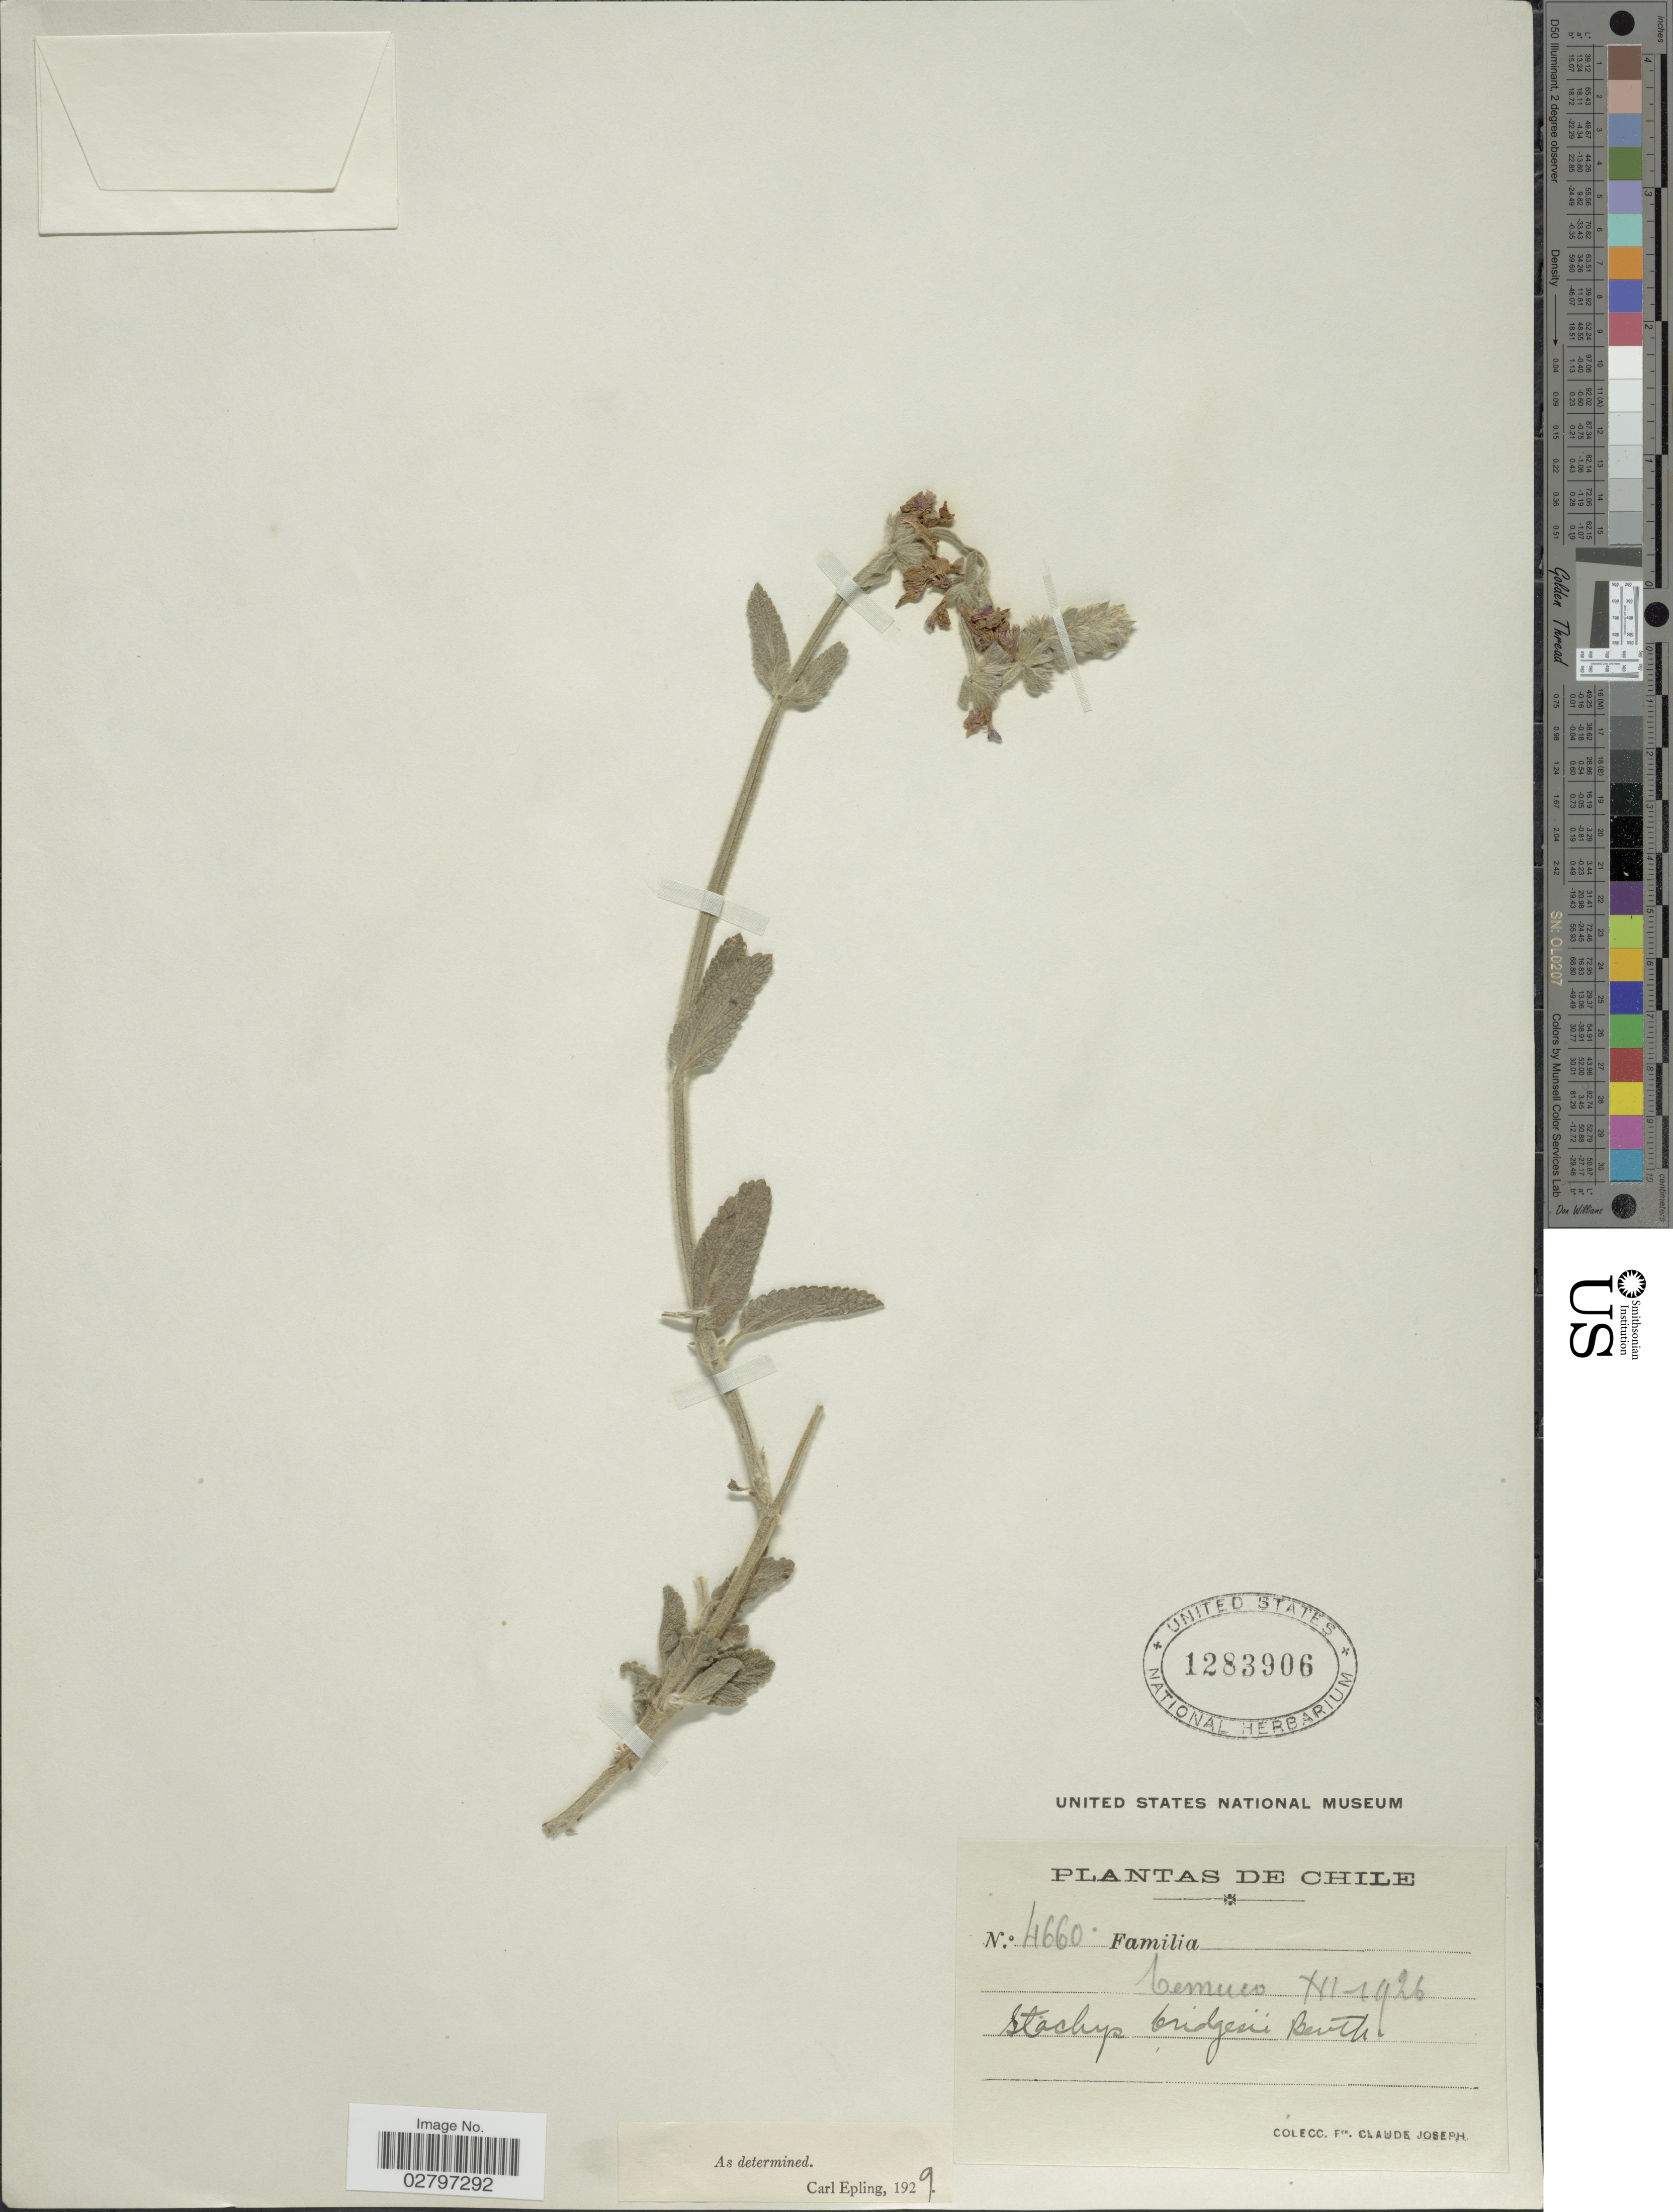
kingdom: Plantae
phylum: Tracheophyta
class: Magnoliopsida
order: Lamiales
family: Lamiaceae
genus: Stachys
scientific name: Stachys bridgesii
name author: Benth.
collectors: Bro. Claude-Joseph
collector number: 4660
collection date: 1926-12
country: Chile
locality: Temuco.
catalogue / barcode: US 1283906